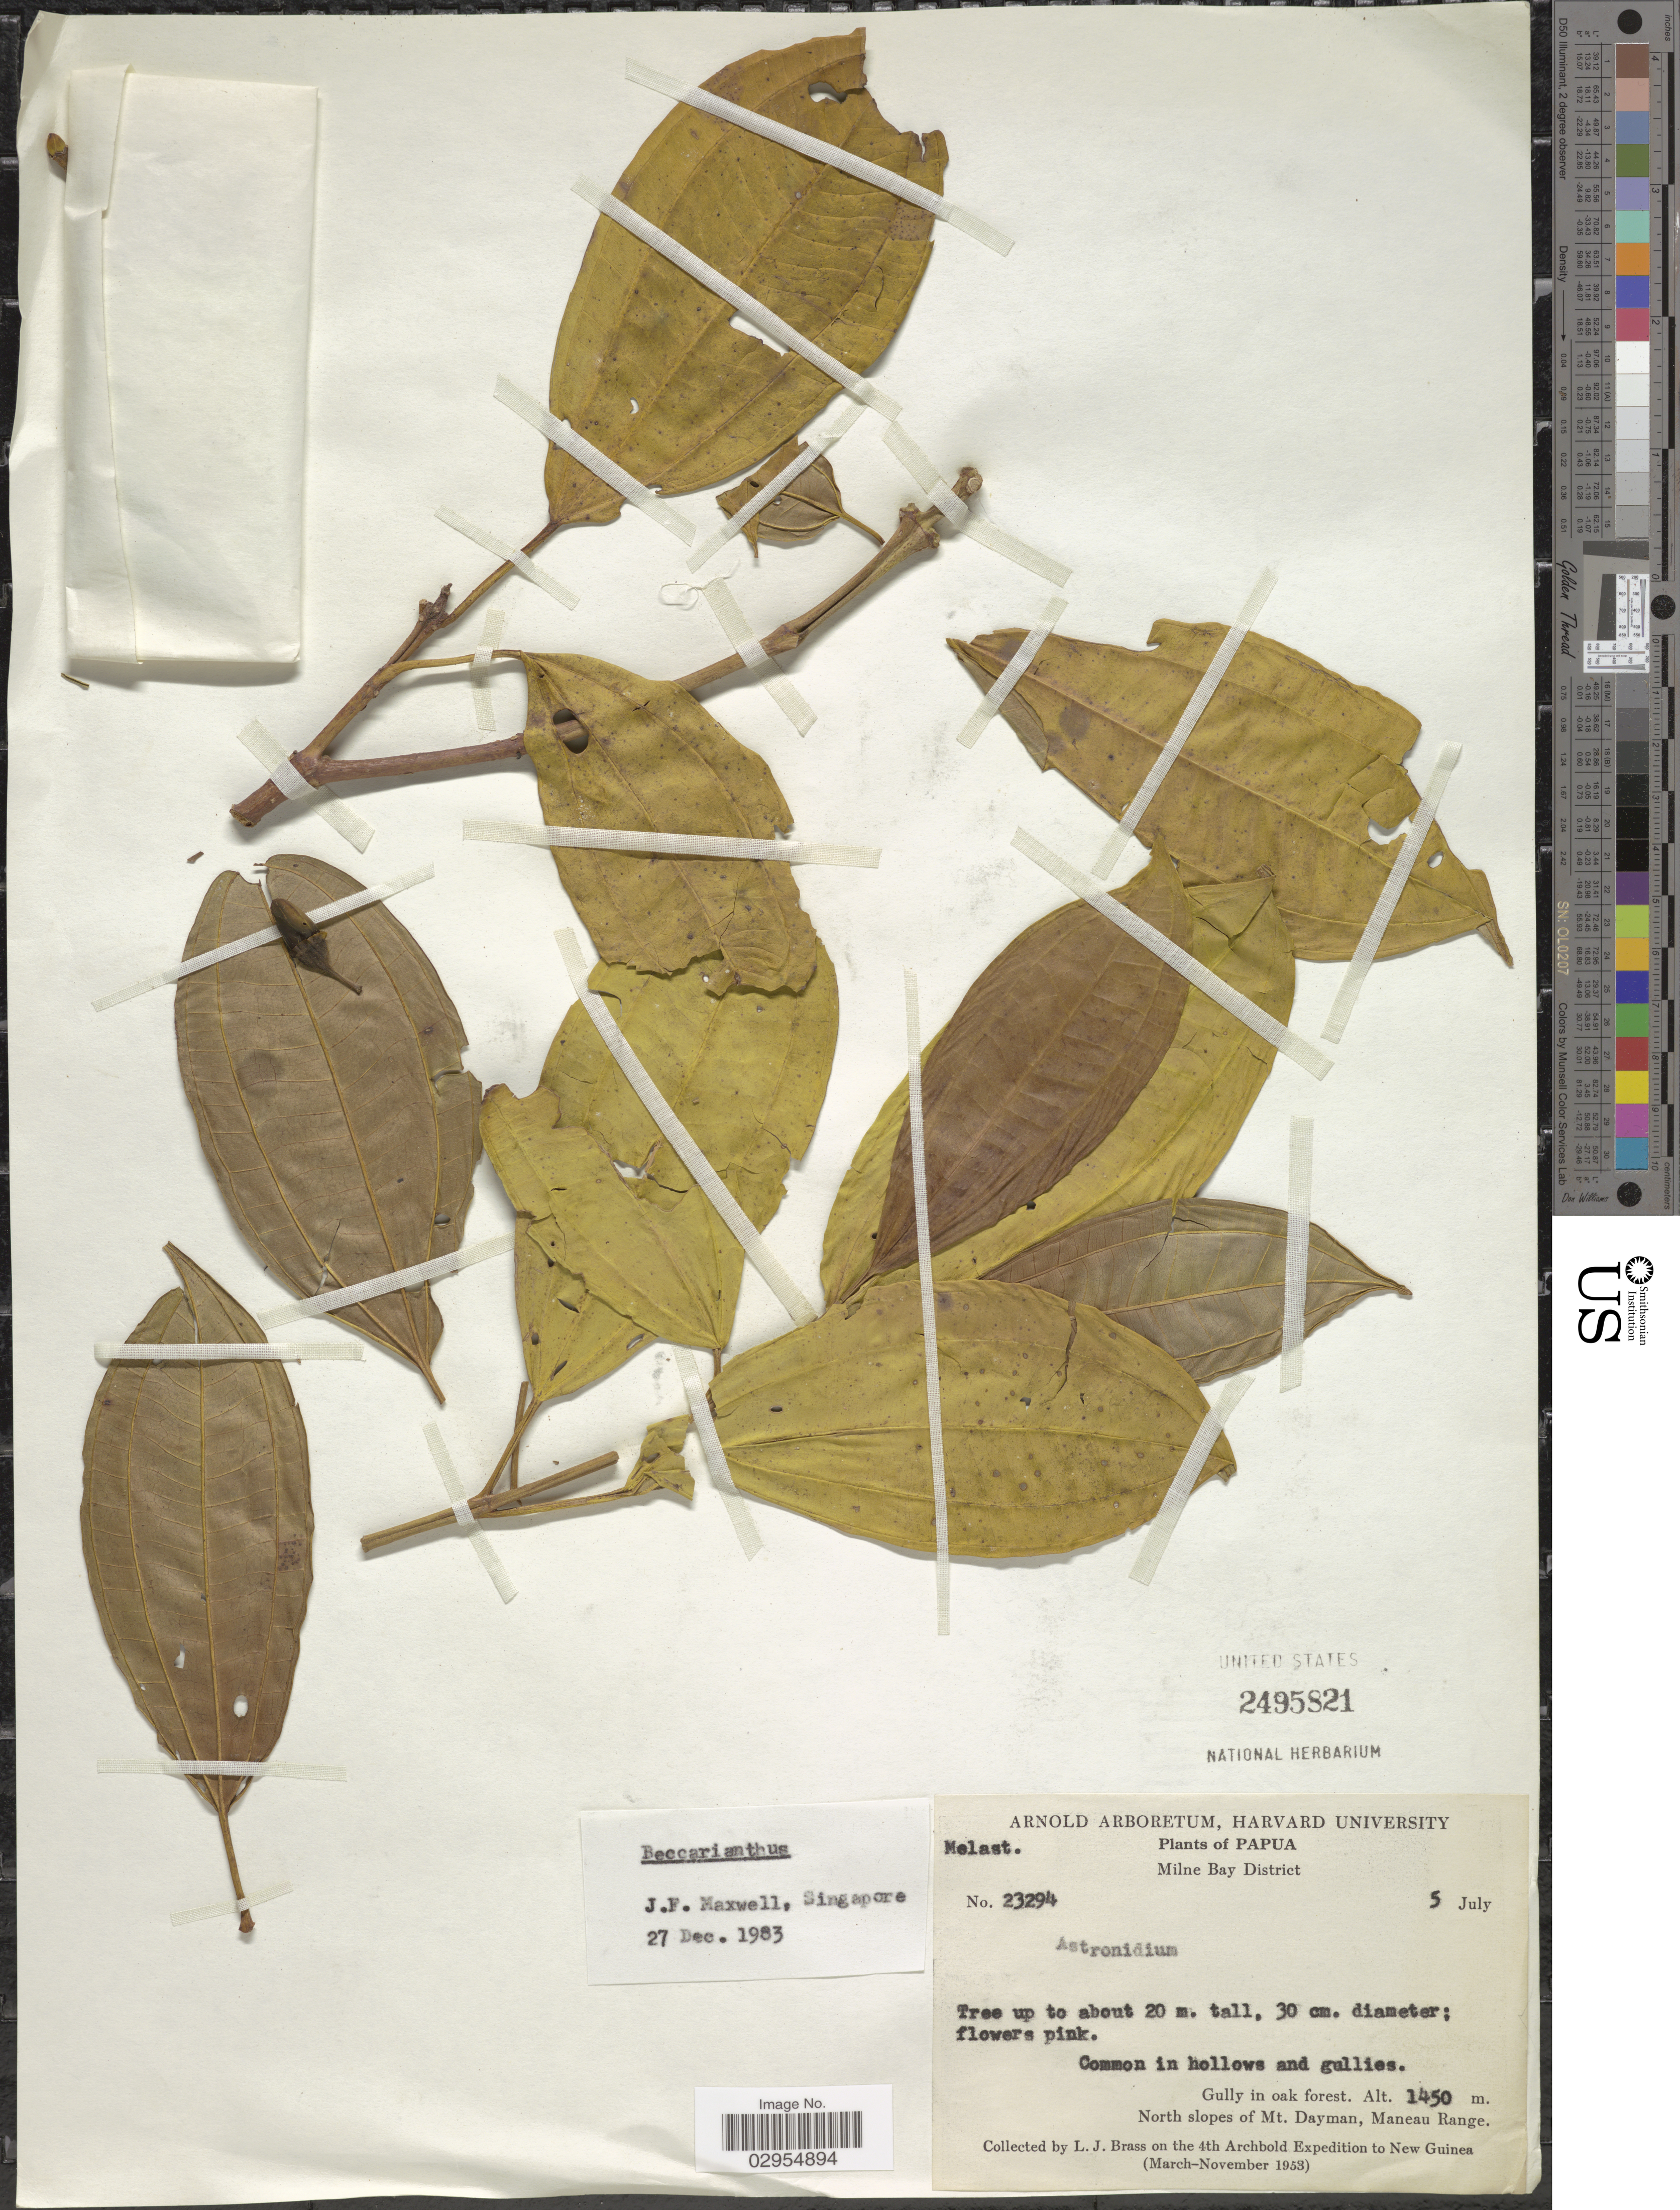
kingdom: Plantae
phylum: Tracheophyta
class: Magnoliopsida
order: Myrtales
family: Melastomataceae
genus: Beccarianthus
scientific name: Beccarianthus sp.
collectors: L. J. Brass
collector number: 23294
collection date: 1953-07-05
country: Papua New Guinea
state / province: Milne Bay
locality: Papua. Milne Bay District. North slopes of Mt. Dayman, Maneau Range.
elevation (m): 1450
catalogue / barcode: US 2495821